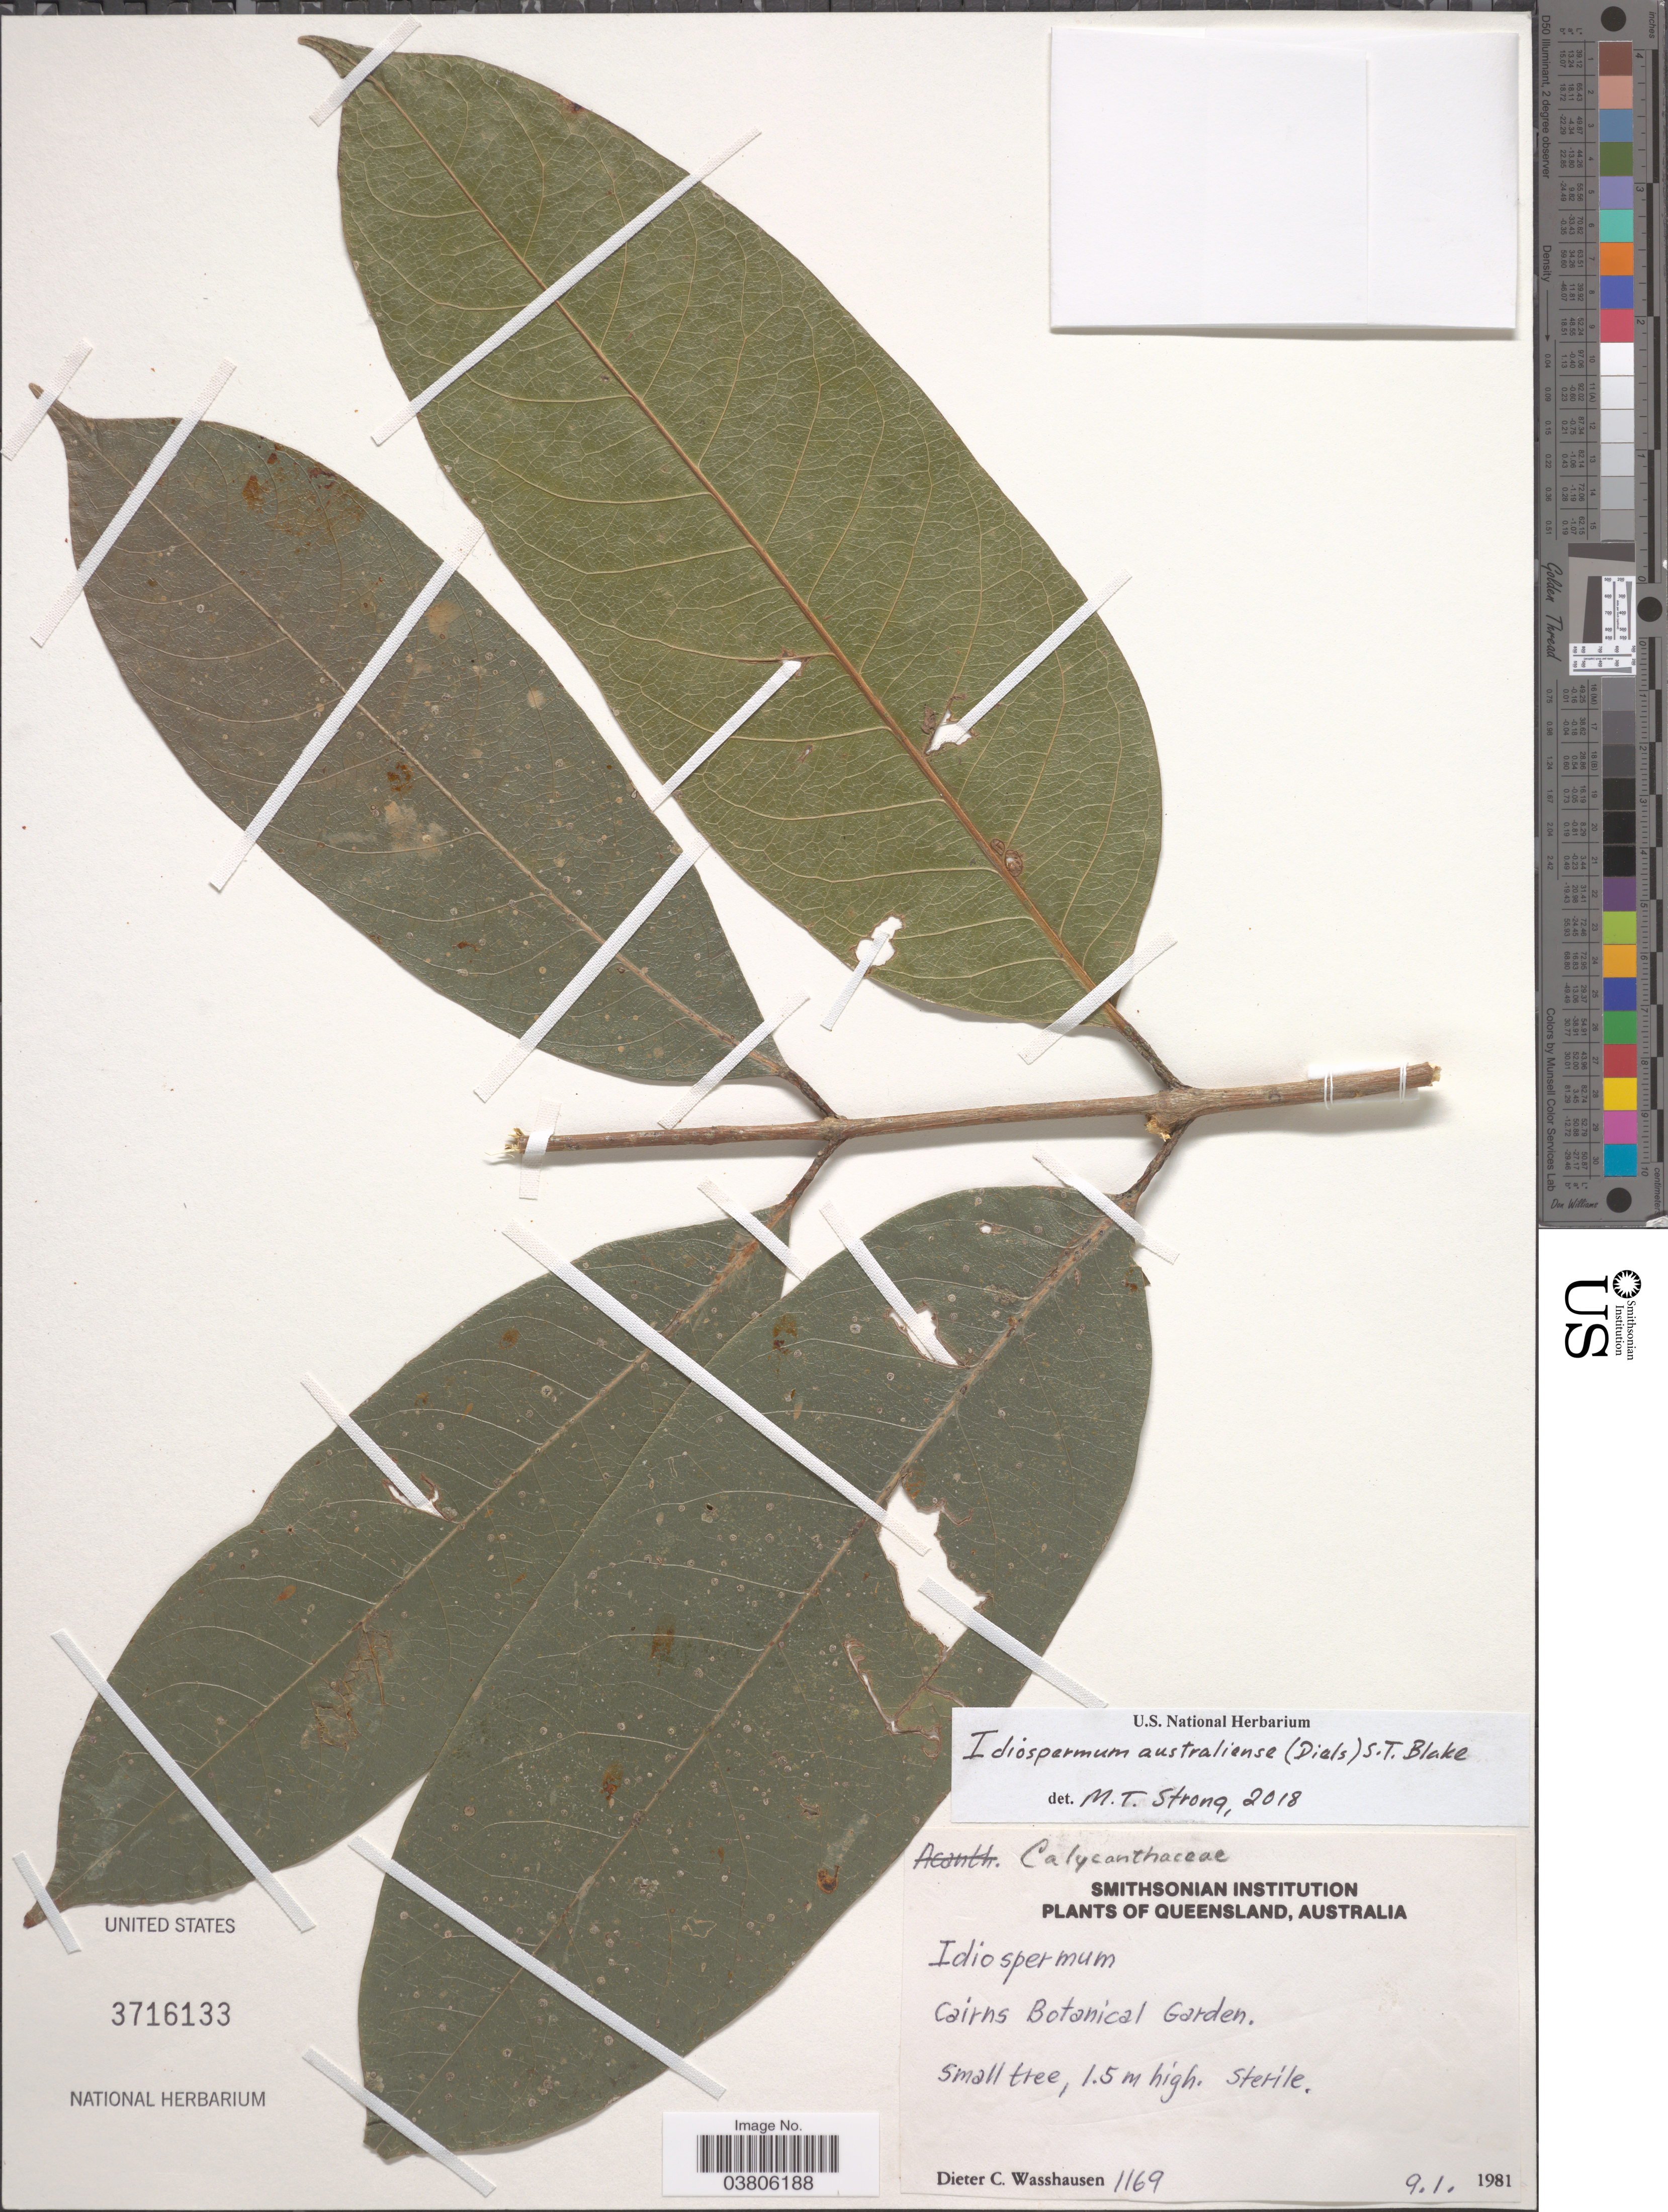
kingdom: Plantae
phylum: Tracheophyta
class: Magnoliopsida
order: Laurales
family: Calycanthaceae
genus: Idiospermum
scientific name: Idiospermum australiense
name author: (Diels) S.T. Blake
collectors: D. C. Wasshausen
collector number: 1169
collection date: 1981-01-09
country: Australia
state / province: Queensland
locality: Cairns Botanical Garden.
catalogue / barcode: US 3716133